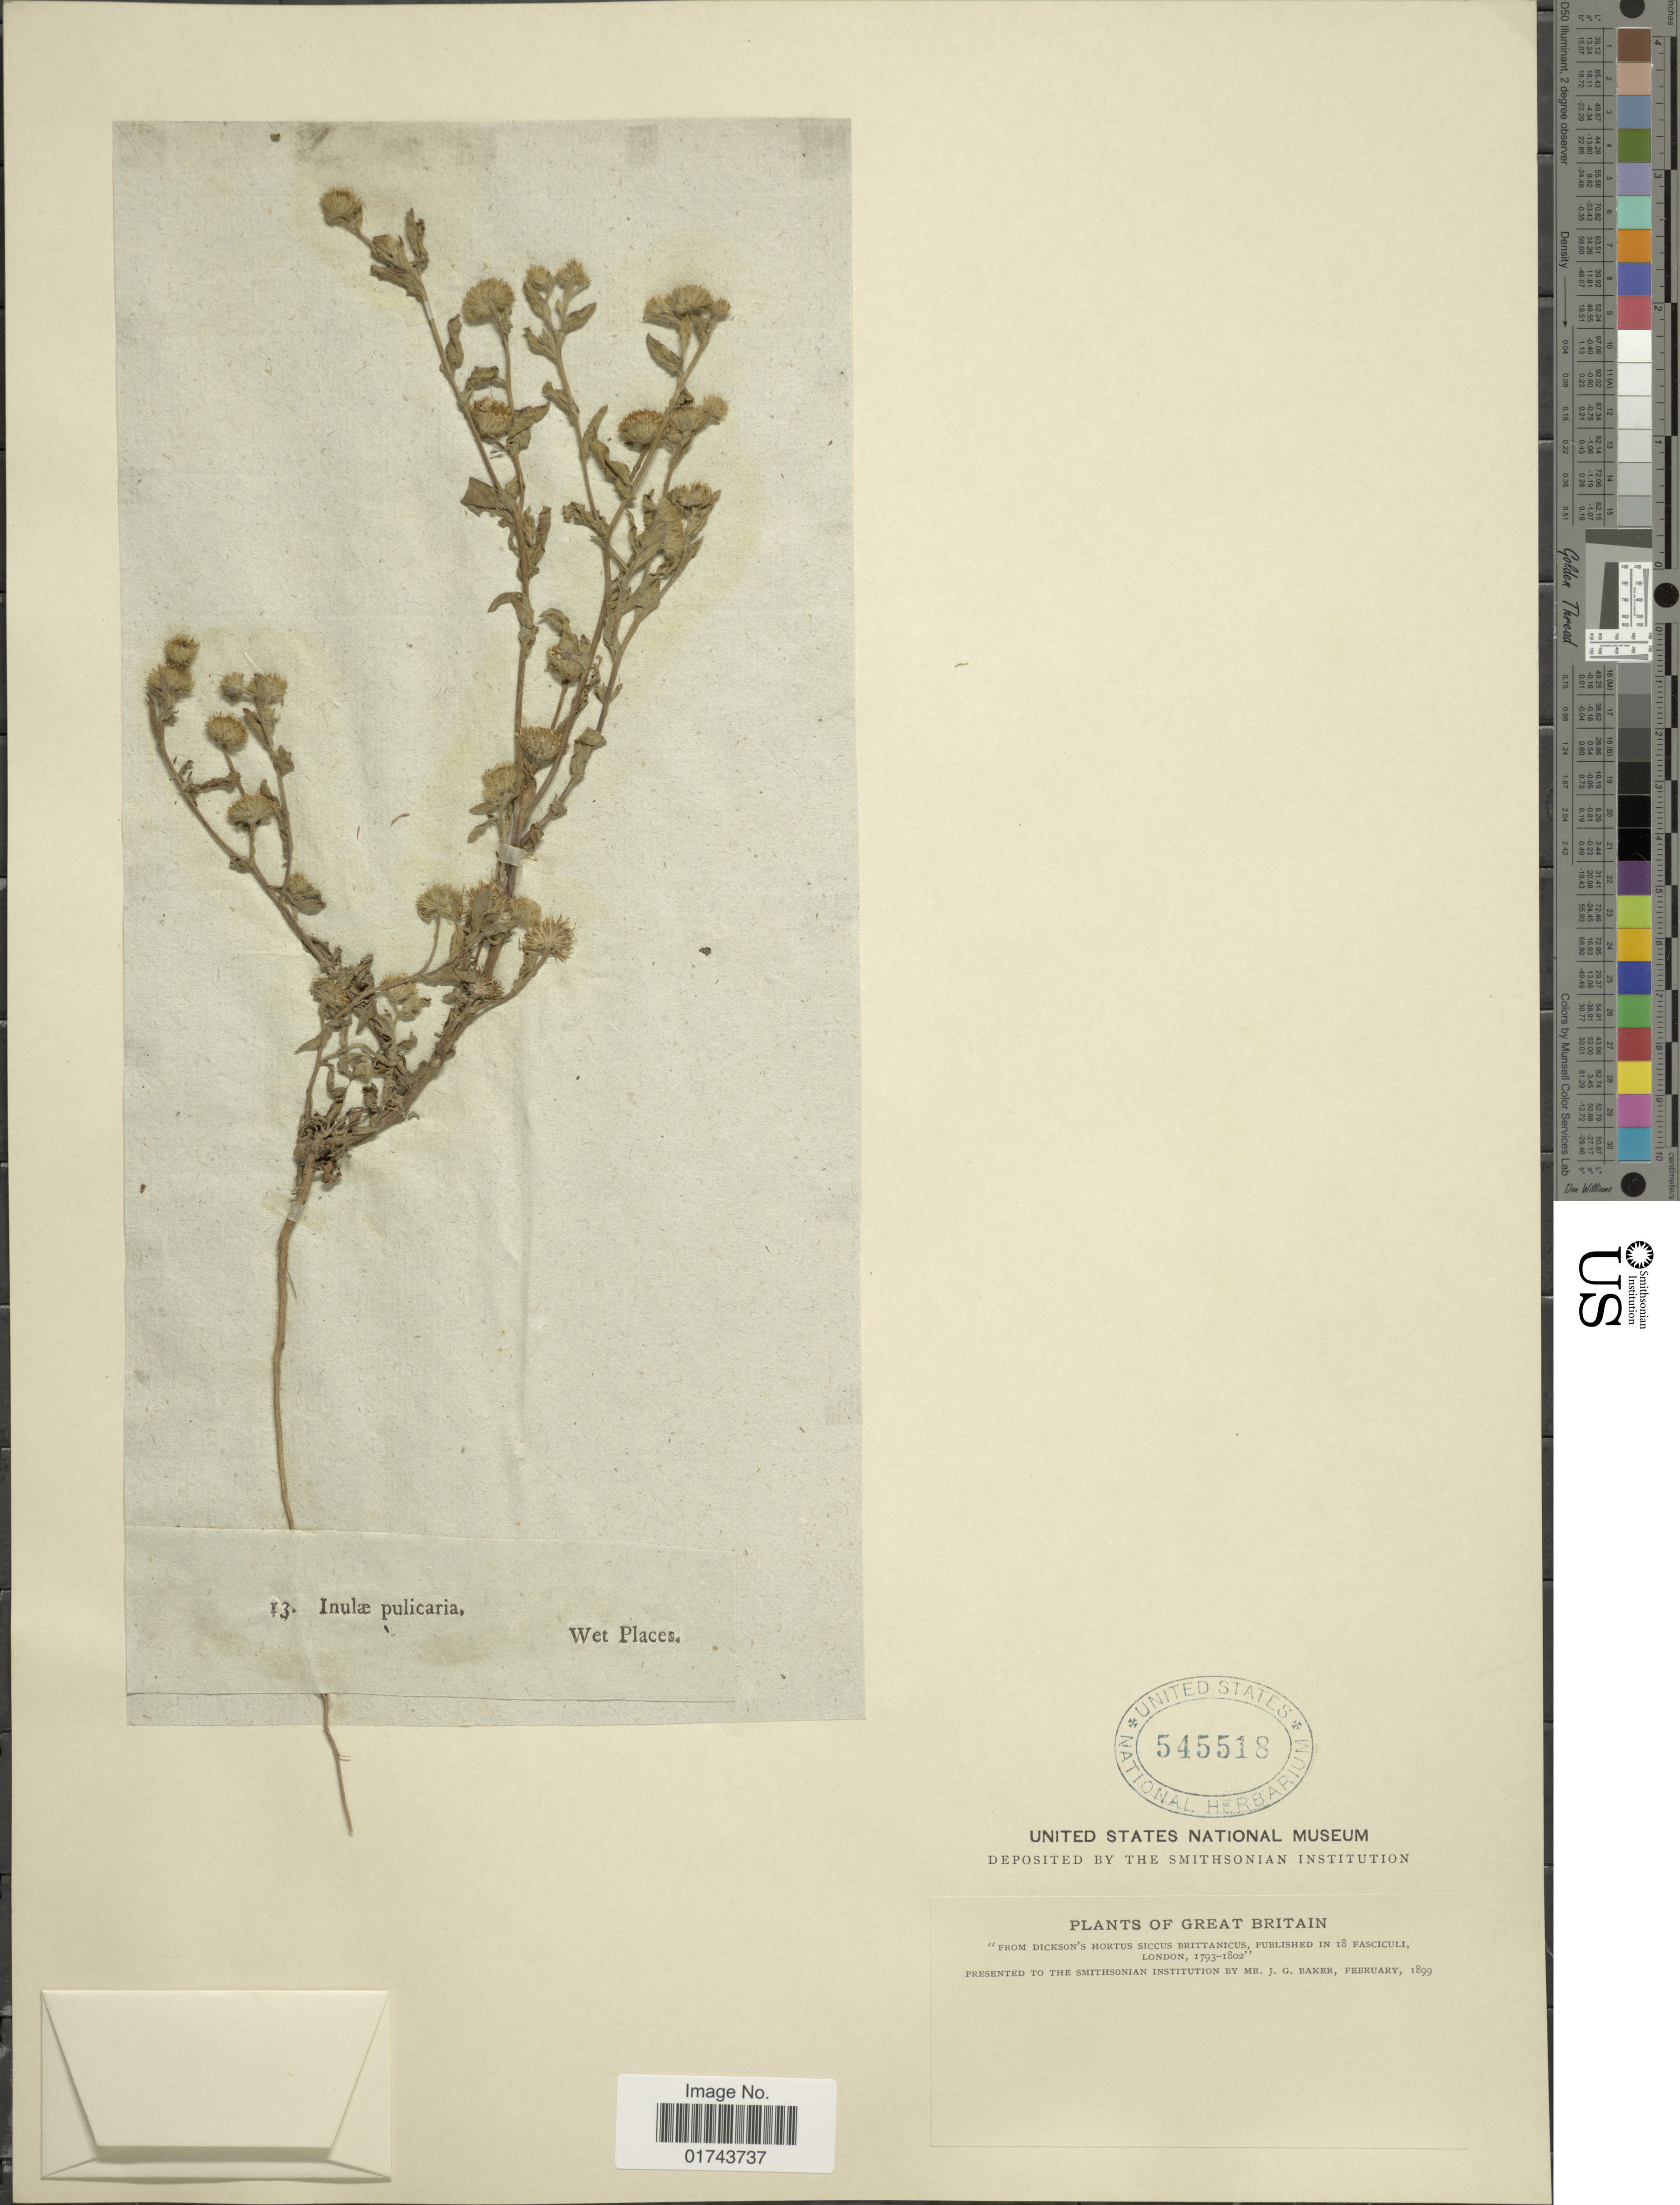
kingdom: Plantae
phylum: Tracheophyta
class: Magnoliopsida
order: Asterales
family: Asteraceae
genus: Inula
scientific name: Inula pulicaria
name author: L.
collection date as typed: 1802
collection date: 1793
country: United Kingdom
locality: Great Britain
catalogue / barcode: US 545518